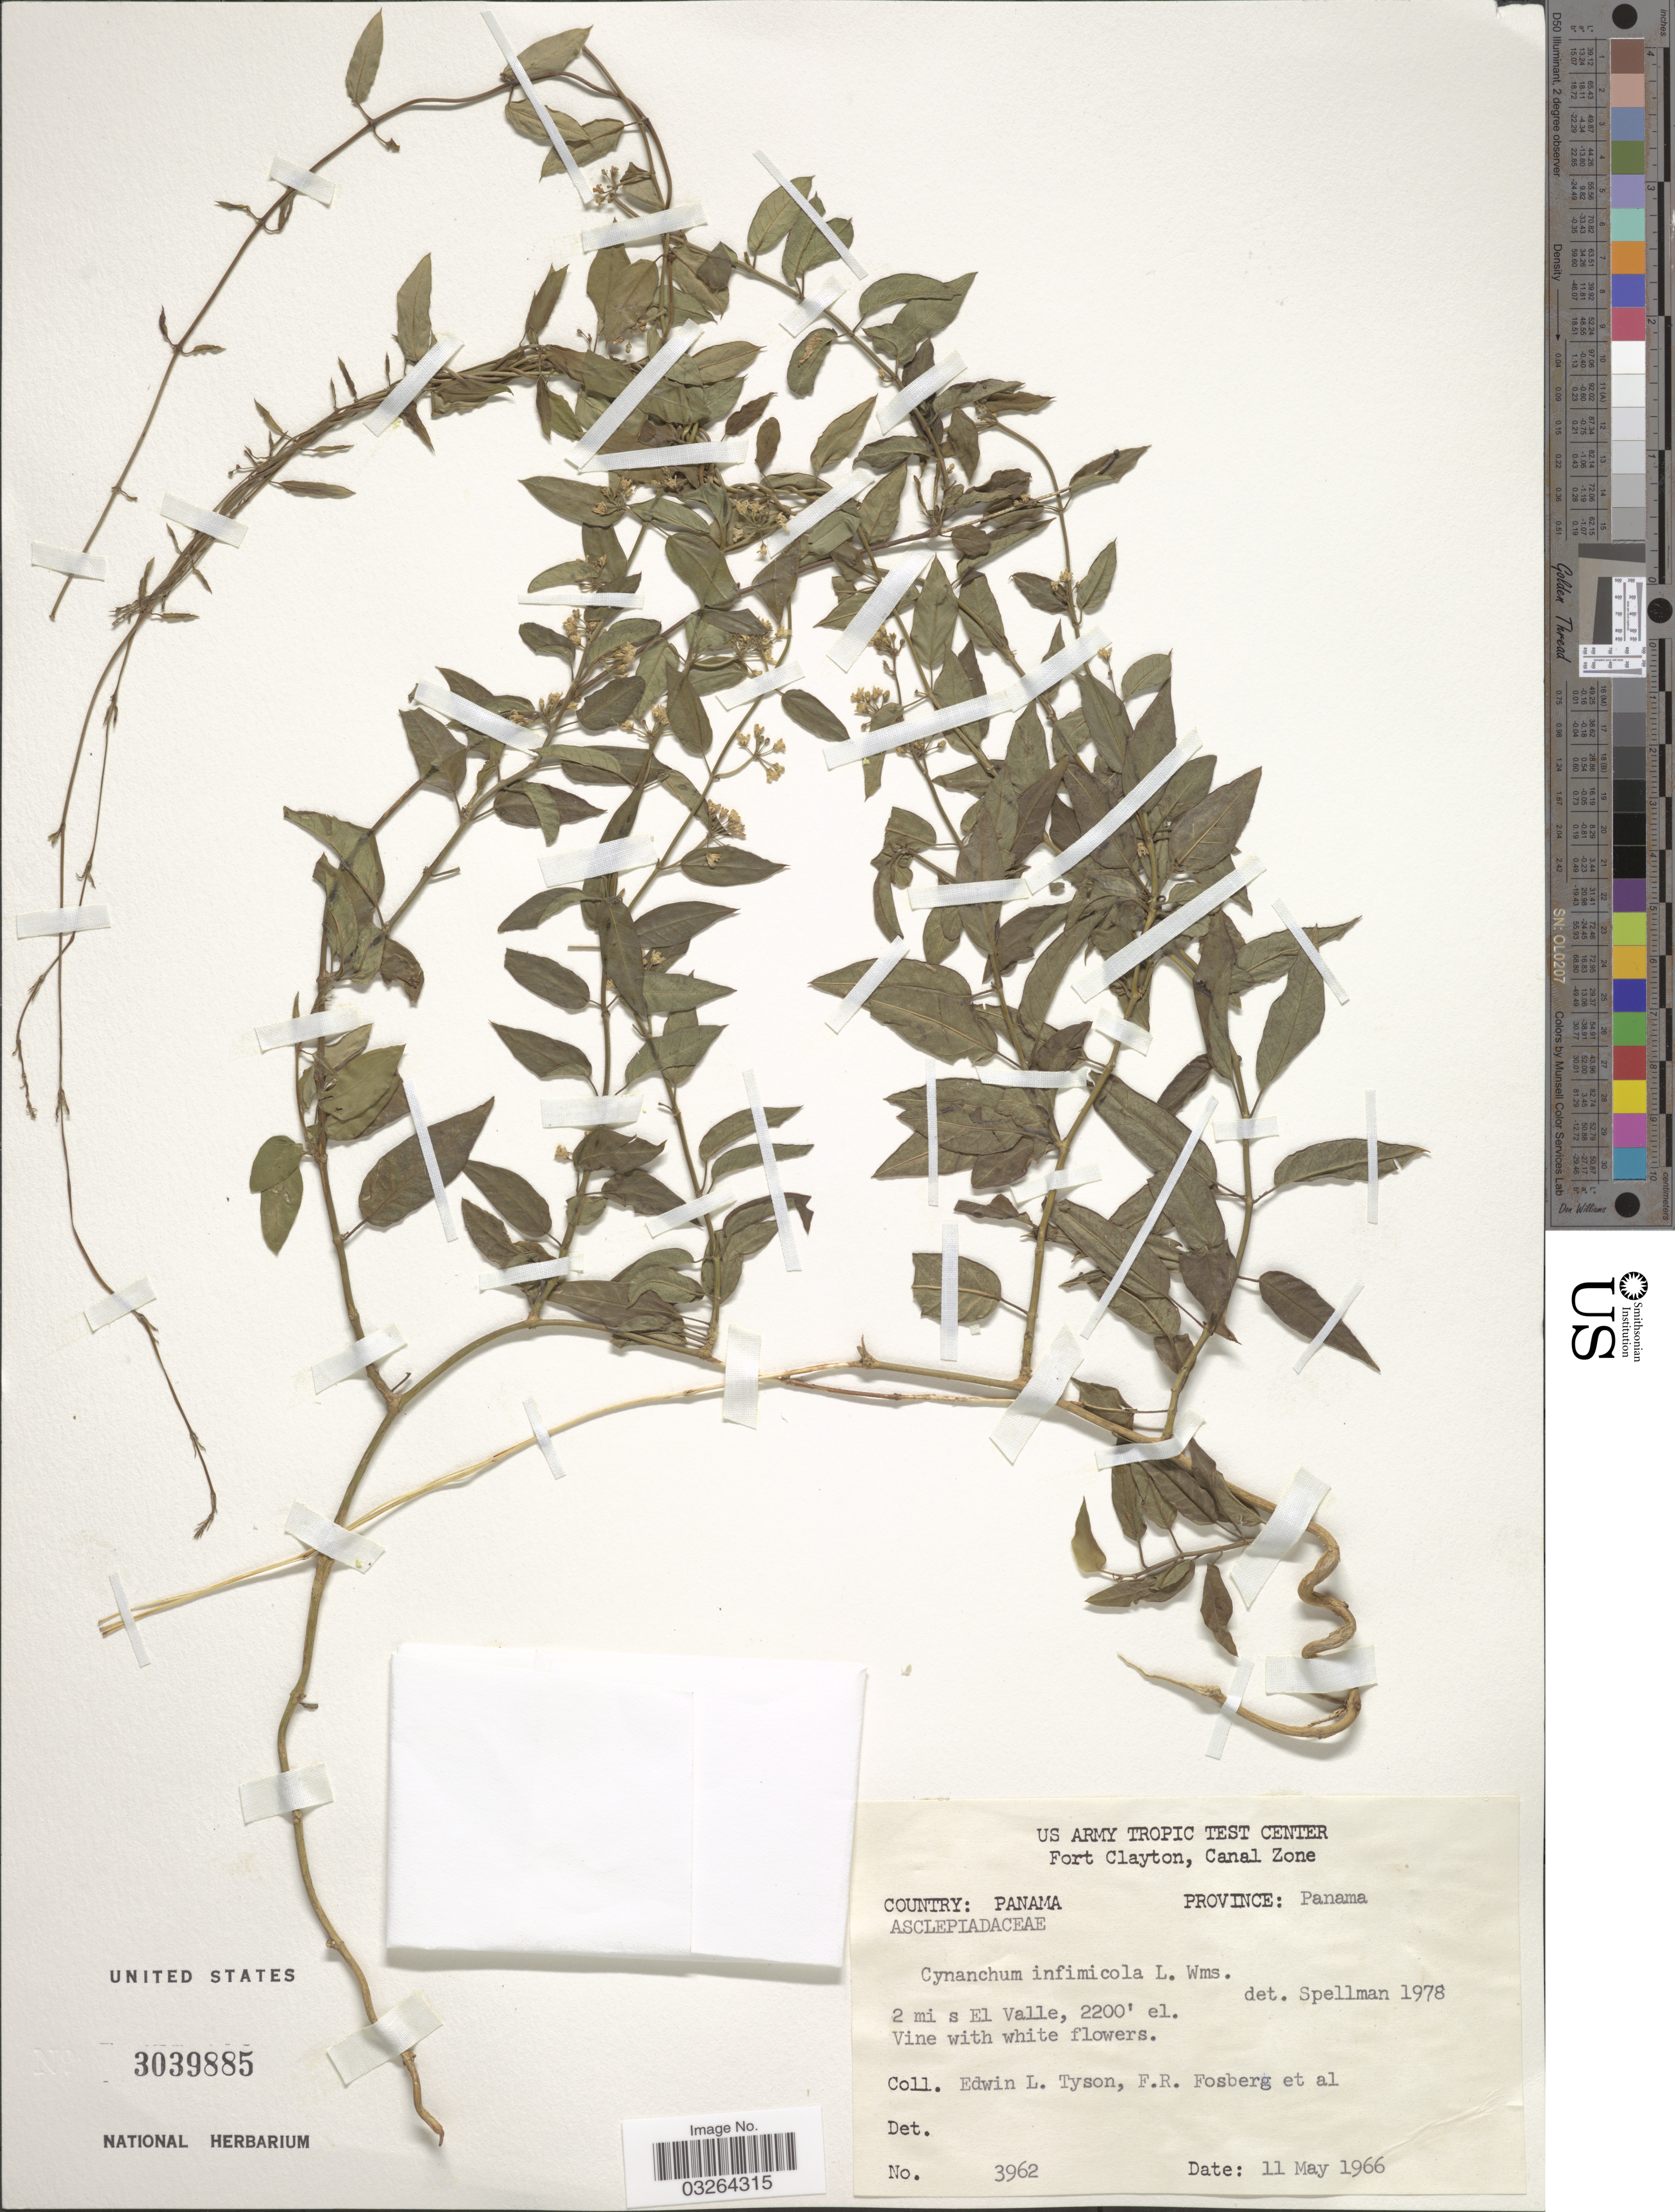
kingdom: Plantae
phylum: Tracheophyta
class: Magnoliopsida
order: Gentianales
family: Apocynaceae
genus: Cynanchum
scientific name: Cynanchum foetidum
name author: (Cav.) Kunth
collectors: E. L. Tyson, F. R. Fosberg & et al.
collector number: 3962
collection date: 1966-05-11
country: Panama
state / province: Panamá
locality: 2 mi s El Valle.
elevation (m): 671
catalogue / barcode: US 3039885